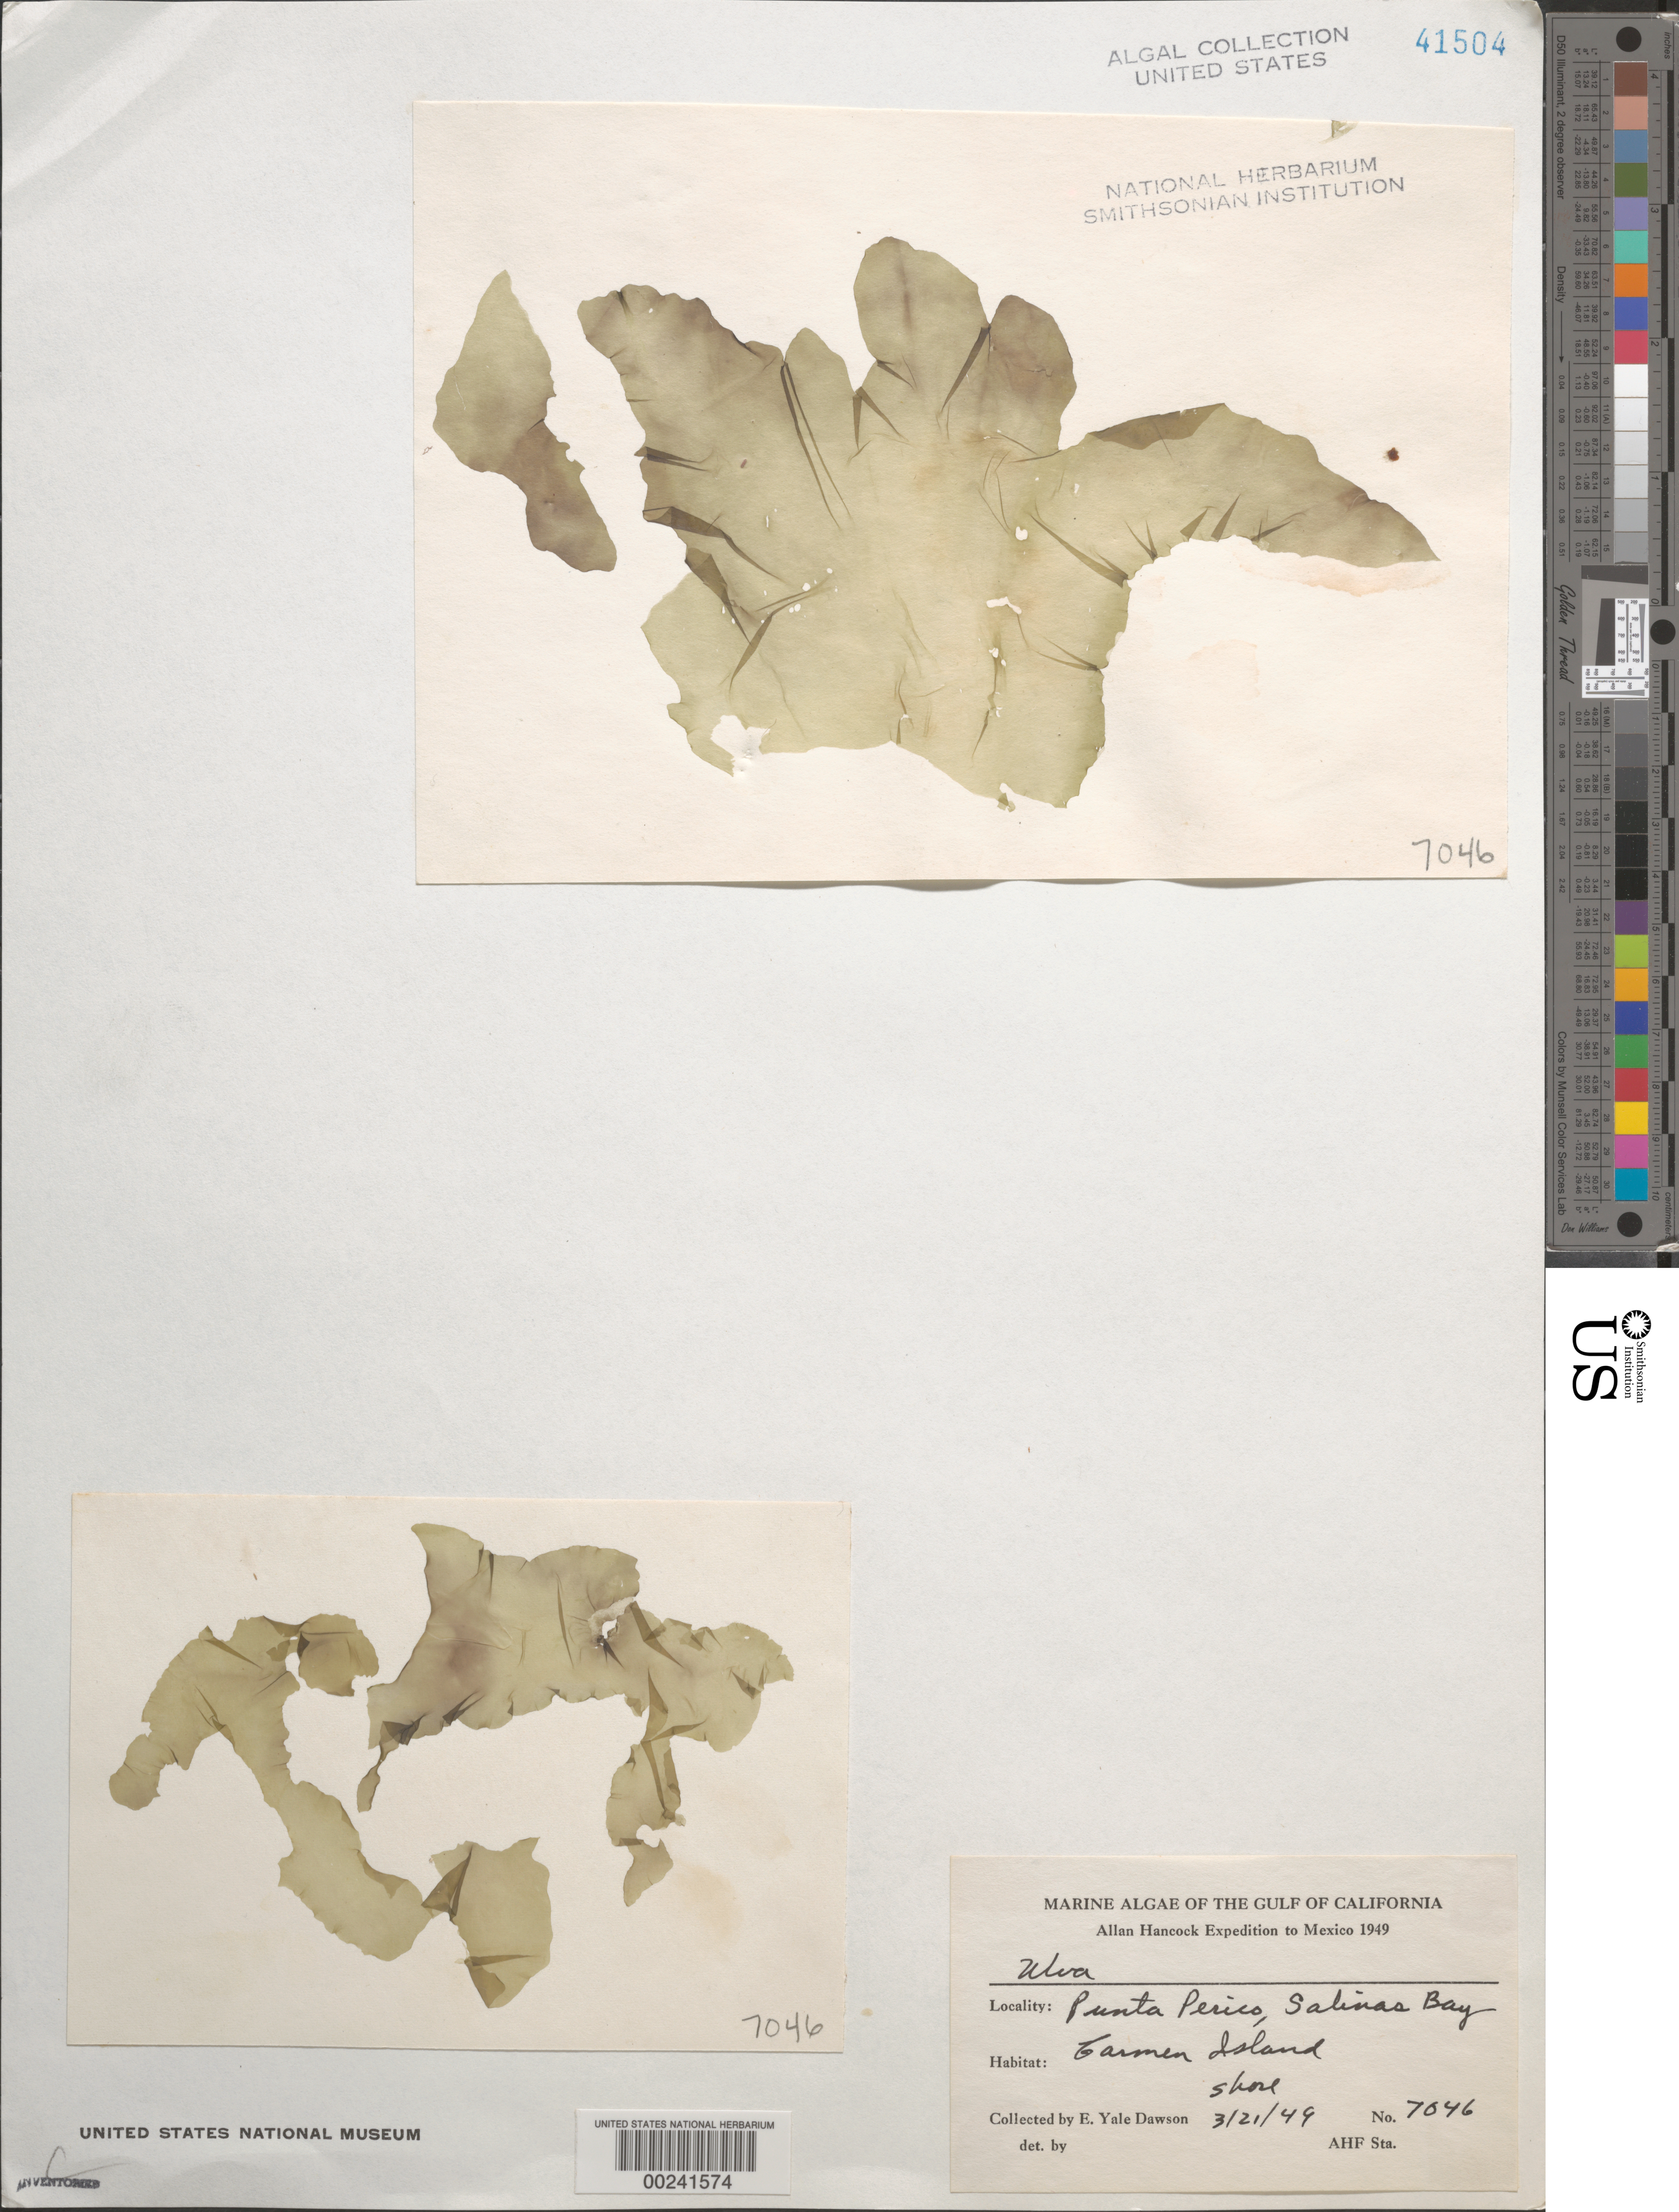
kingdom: Plantae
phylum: Chlorophyta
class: Ulvophyceae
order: Ulvales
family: Ulvaceae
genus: Ulva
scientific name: Ulva sp.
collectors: E. Y. Dawson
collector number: EYD 7046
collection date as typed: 21 Mar 1949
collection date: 1949-03-21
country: Mexico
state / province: Baja California Sur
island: Isla Carmen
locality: Bahia Salinas (Salinas Bay), Punta Perico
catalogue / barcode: US 41504